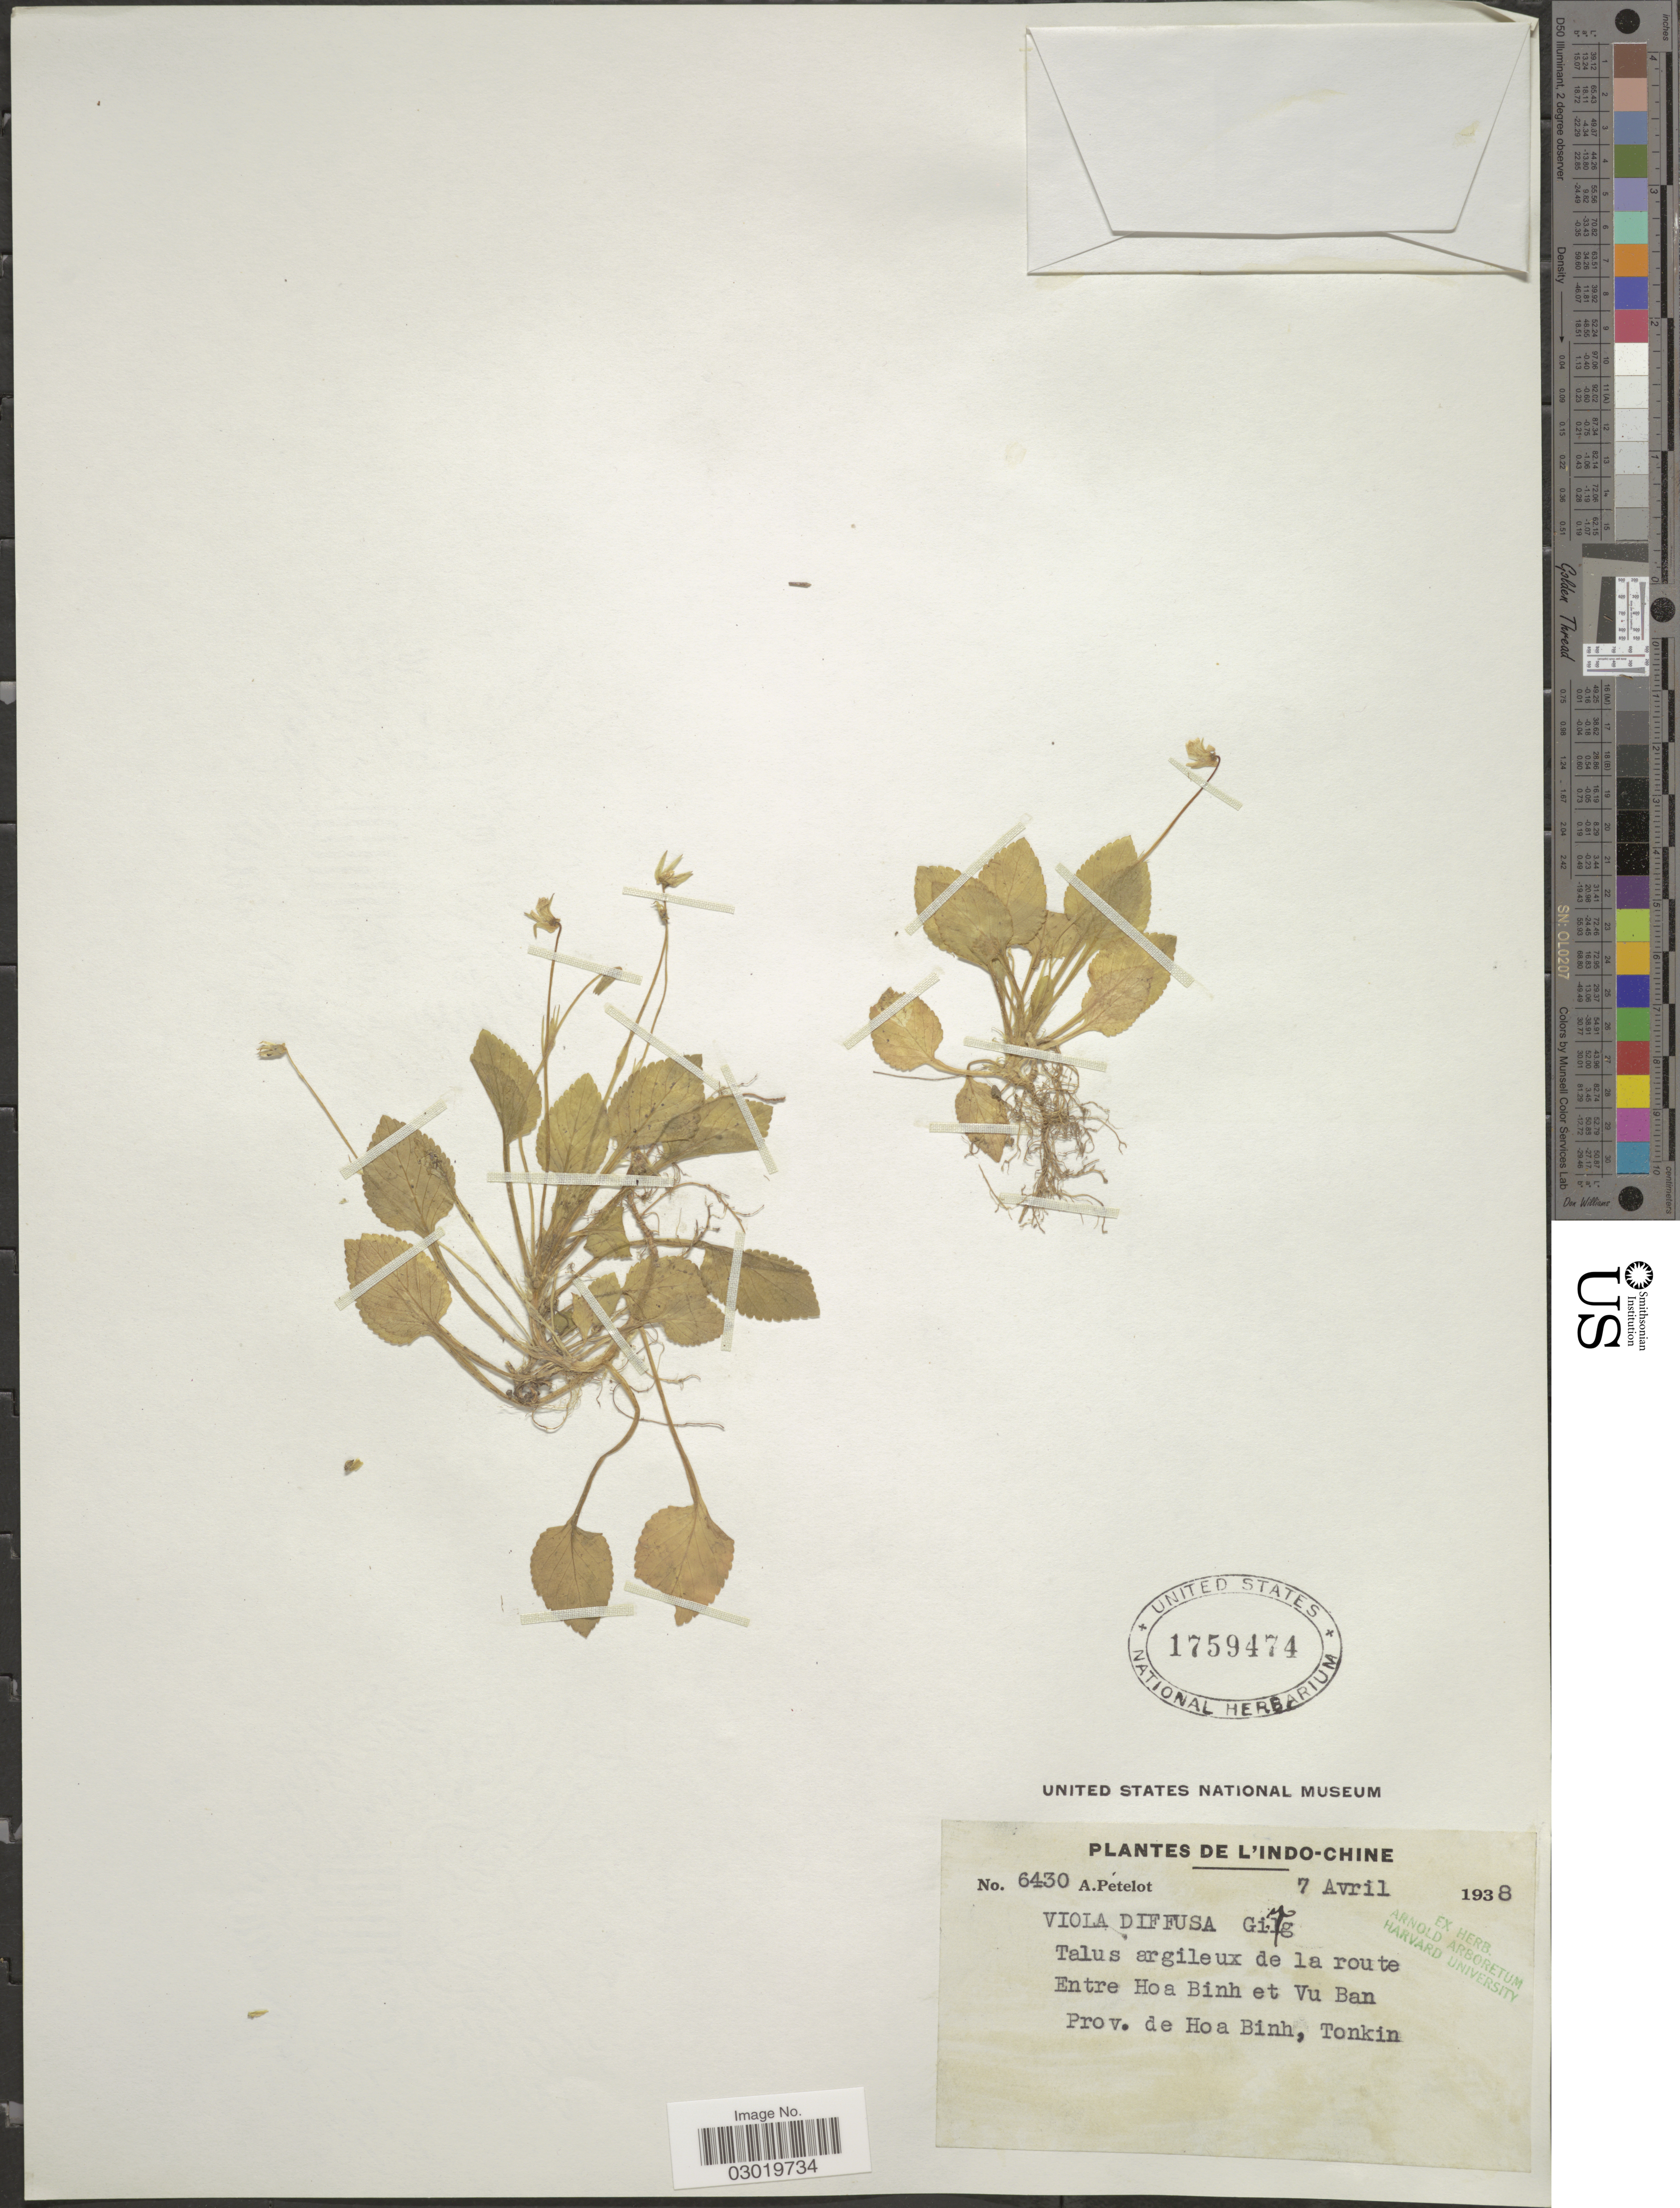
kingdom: Plantae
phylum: Tracheophyta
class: Magnoliopsida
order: Malpighiales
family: Violaceae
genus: Viola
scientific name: Viola diffusa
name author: Ging.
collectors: A. Petelot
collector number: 6430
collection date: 1938-04-07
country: Vietnam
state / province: Hoa Binh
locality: L'Indo-Chine. Entre Hoa Binh et Vu Ban. Prov. de Hoa Binh, Tonkin.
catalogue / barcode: US 1759474